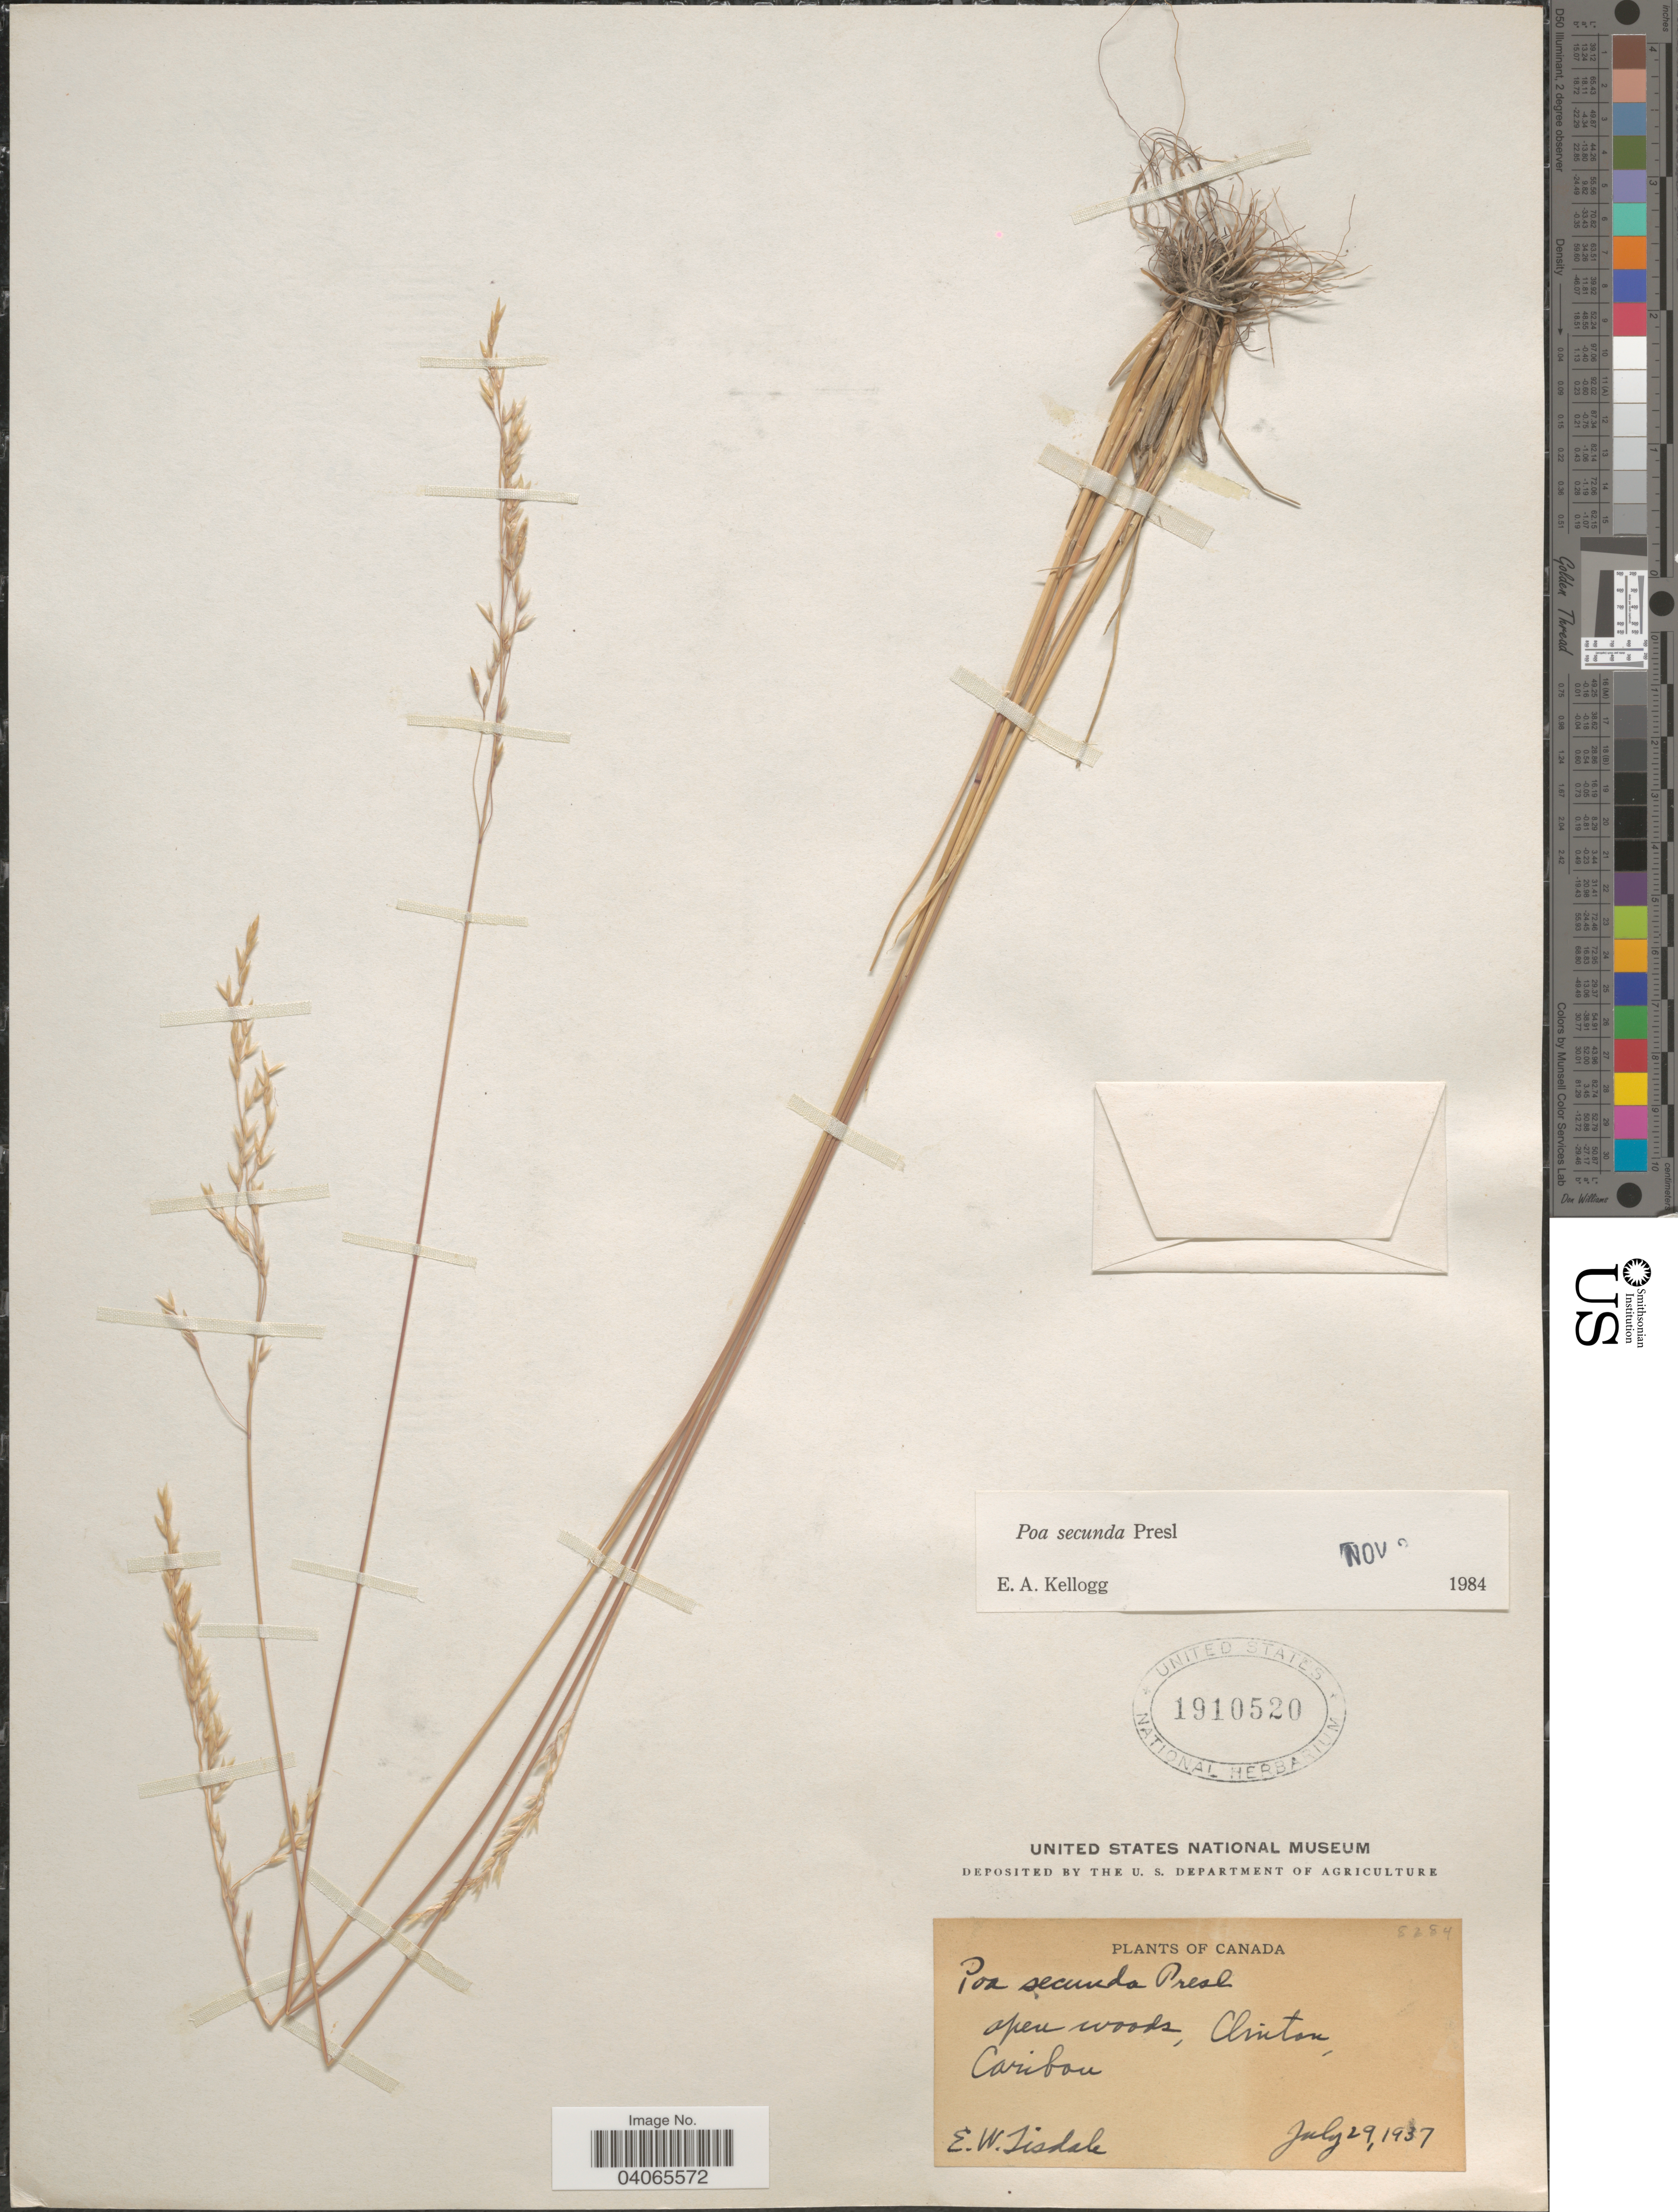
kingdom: Plantae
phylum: Tracheophyta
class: Liliopsida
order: Poales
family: Poaceae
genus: Poa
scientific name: Poa secunda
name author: J. Presl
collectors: E. Tisdale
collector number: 8284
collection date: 1937-07-29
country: Canada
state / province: British Columbia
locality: Open woods, Clinton, Caribou.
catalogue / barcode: US 1910520